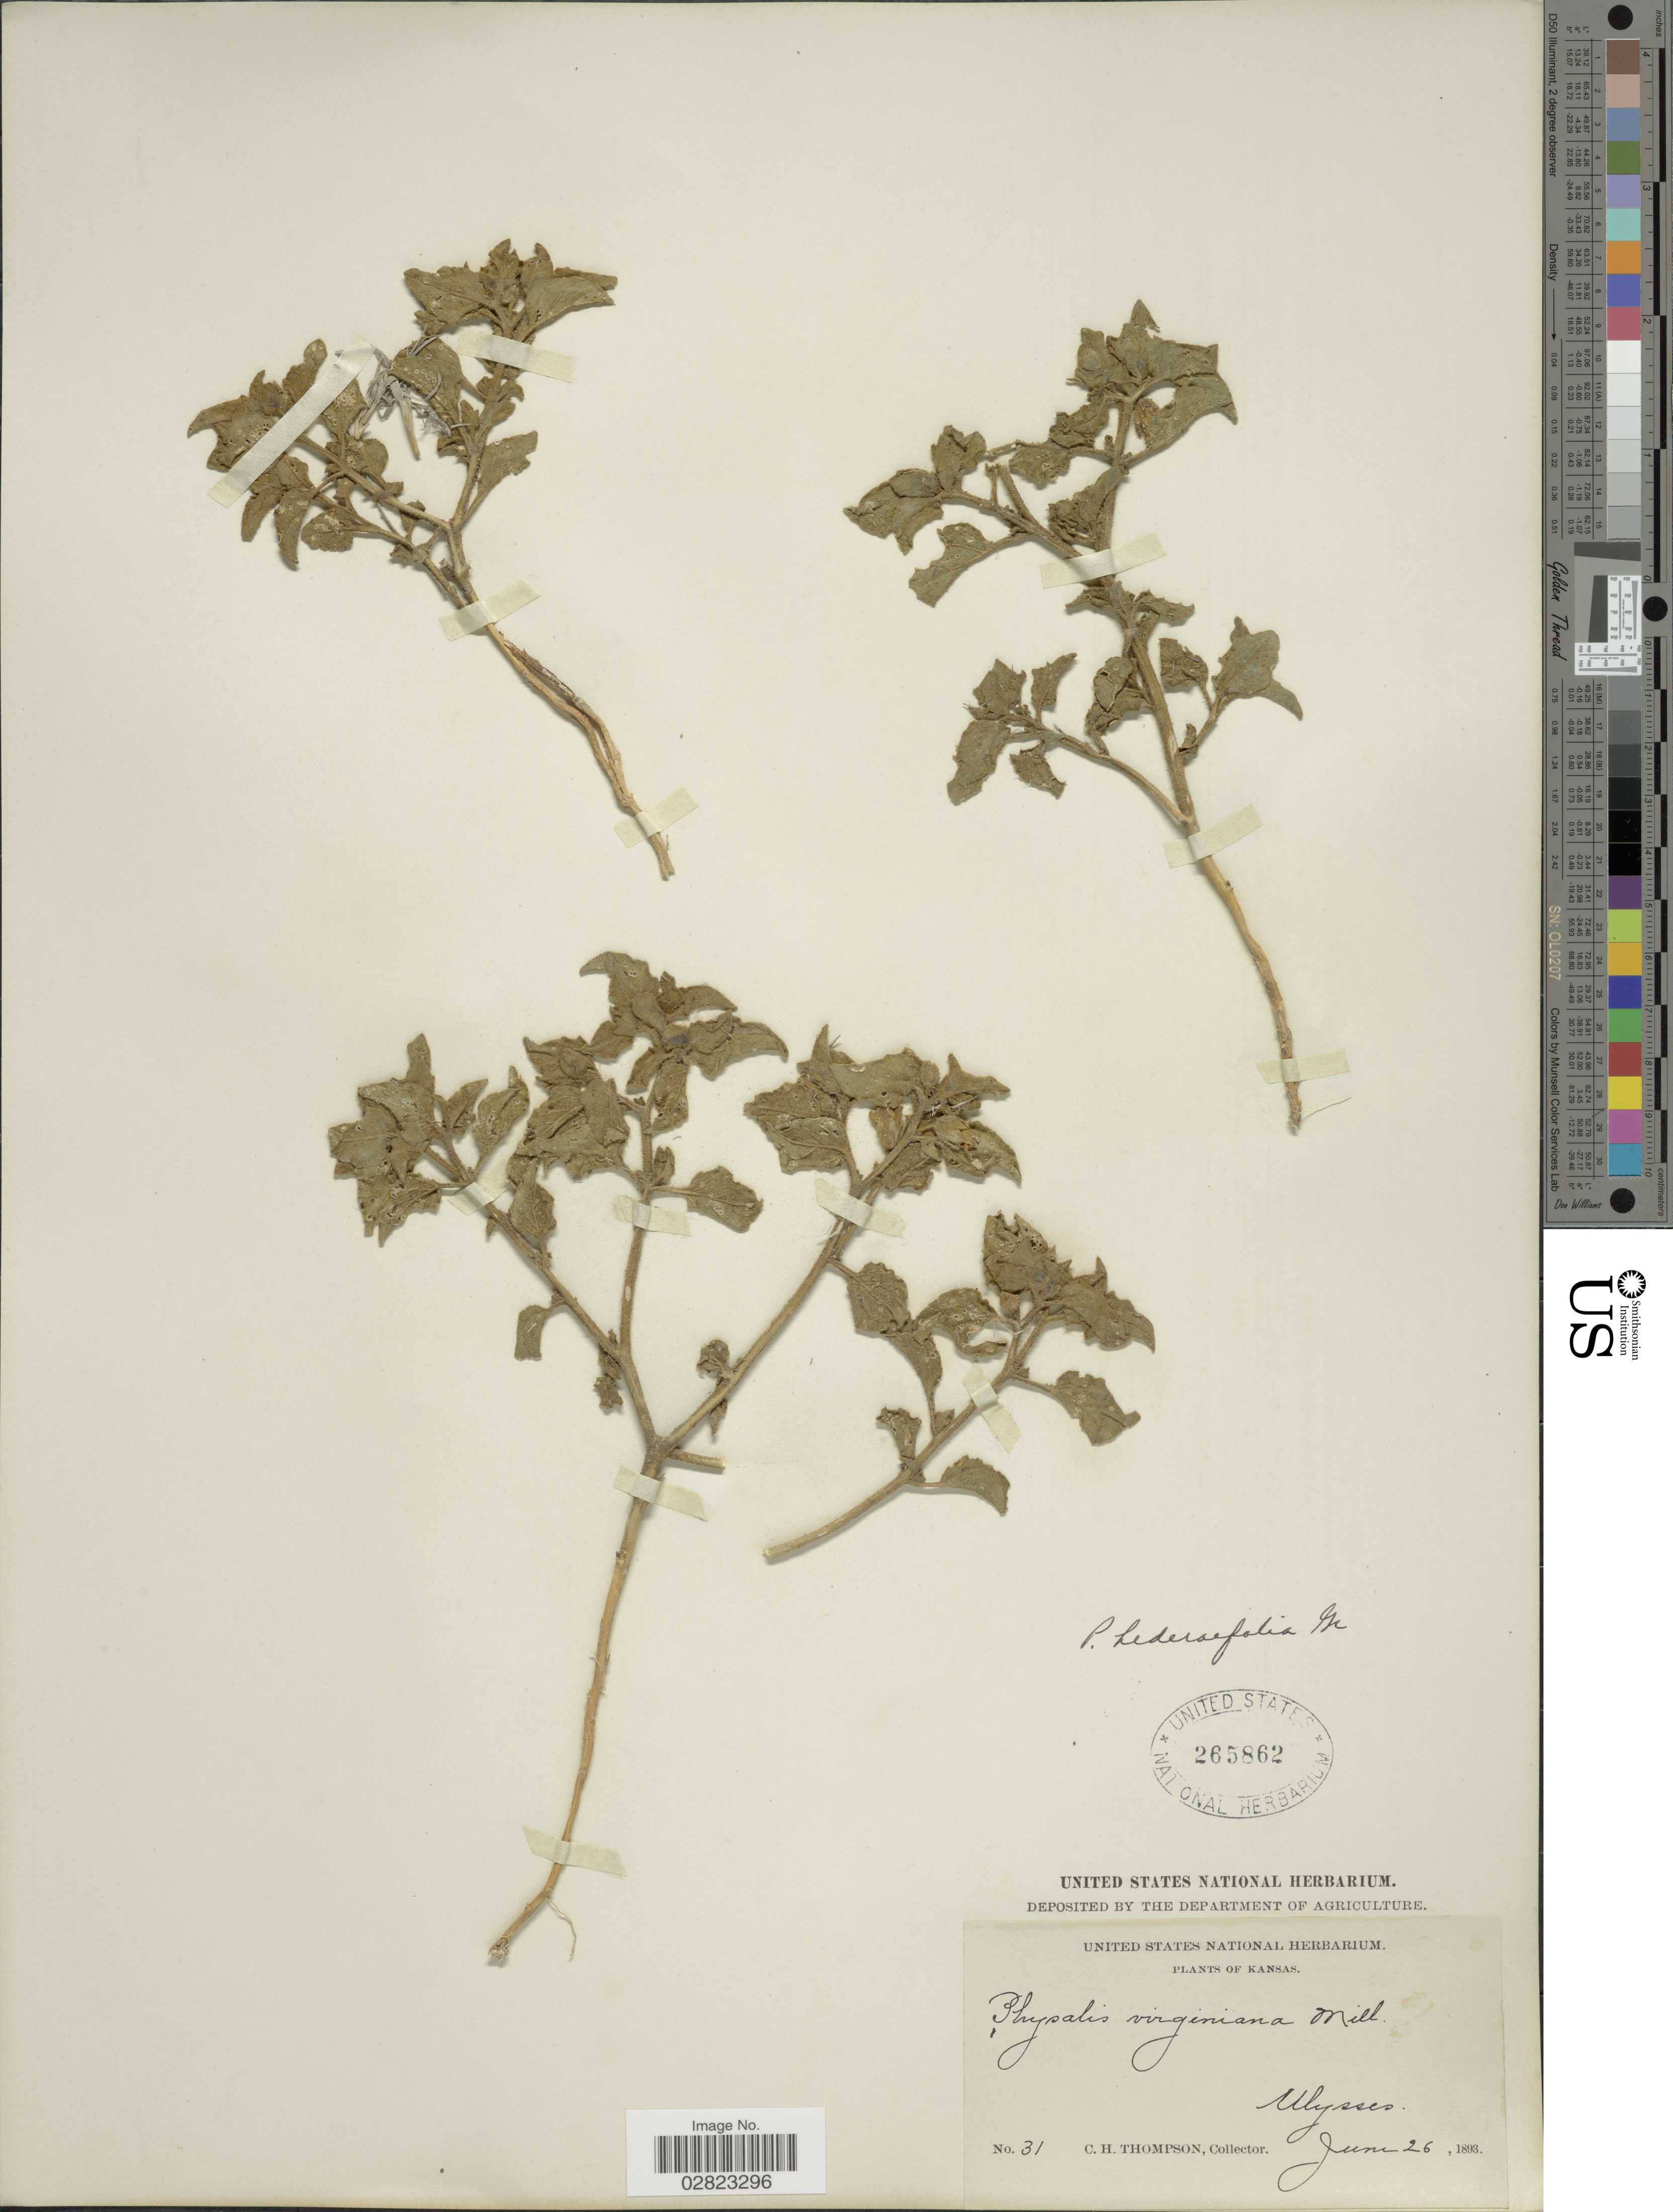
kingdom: Plantae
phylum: Tracheophyta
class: Magnoliopsida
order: Solanales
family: Solanaceae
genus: Physalis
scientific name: Physalis hederifolia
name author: A. Gray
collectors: C. H. Thompson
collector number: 31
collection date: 1893-06-26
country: United States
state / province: Kansas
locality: Ulysses.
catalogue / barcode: US 265862